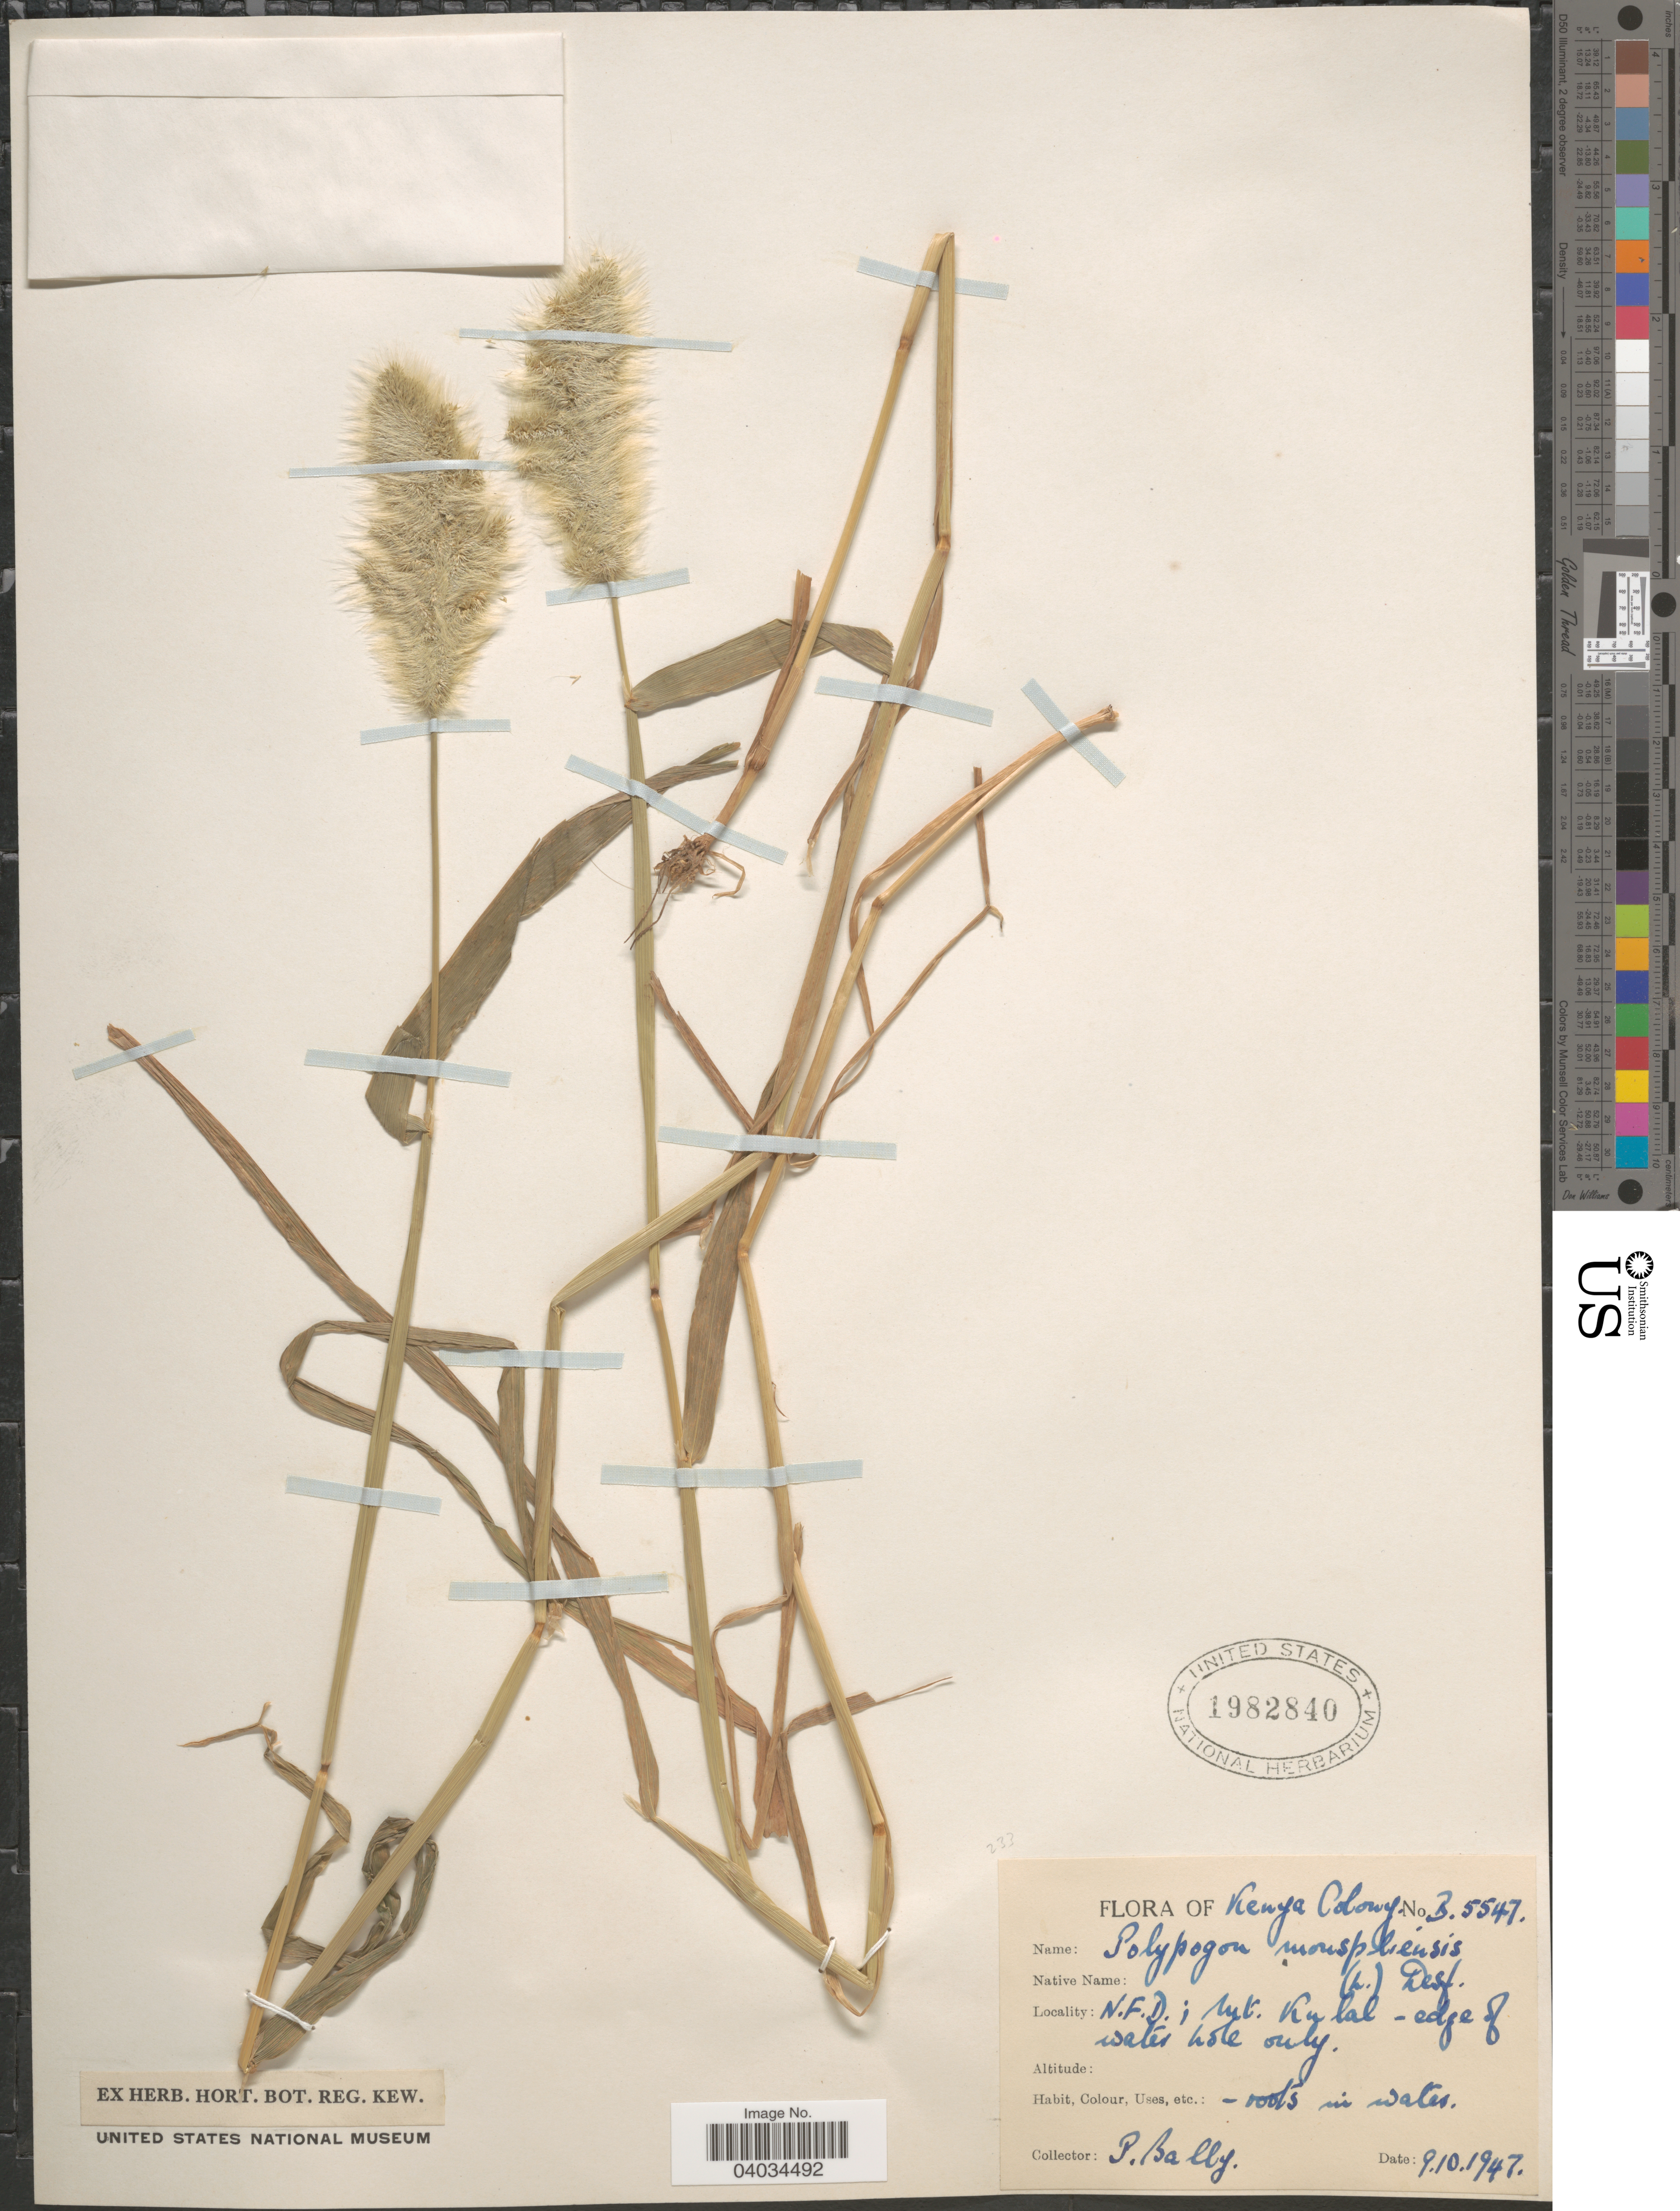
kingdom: Plantae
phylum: Tracheophyta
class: Liliopsida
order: Poales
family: Poaceae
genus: Polypogon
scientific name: Polypogon monspeliensis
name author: (L.) Desf.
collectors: P. Bally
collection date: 1947-10-09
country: Kenya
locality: Kenya Colony. N.F.D.; Mt. Kulal - edge of water hole only.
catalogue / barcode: US 1982840